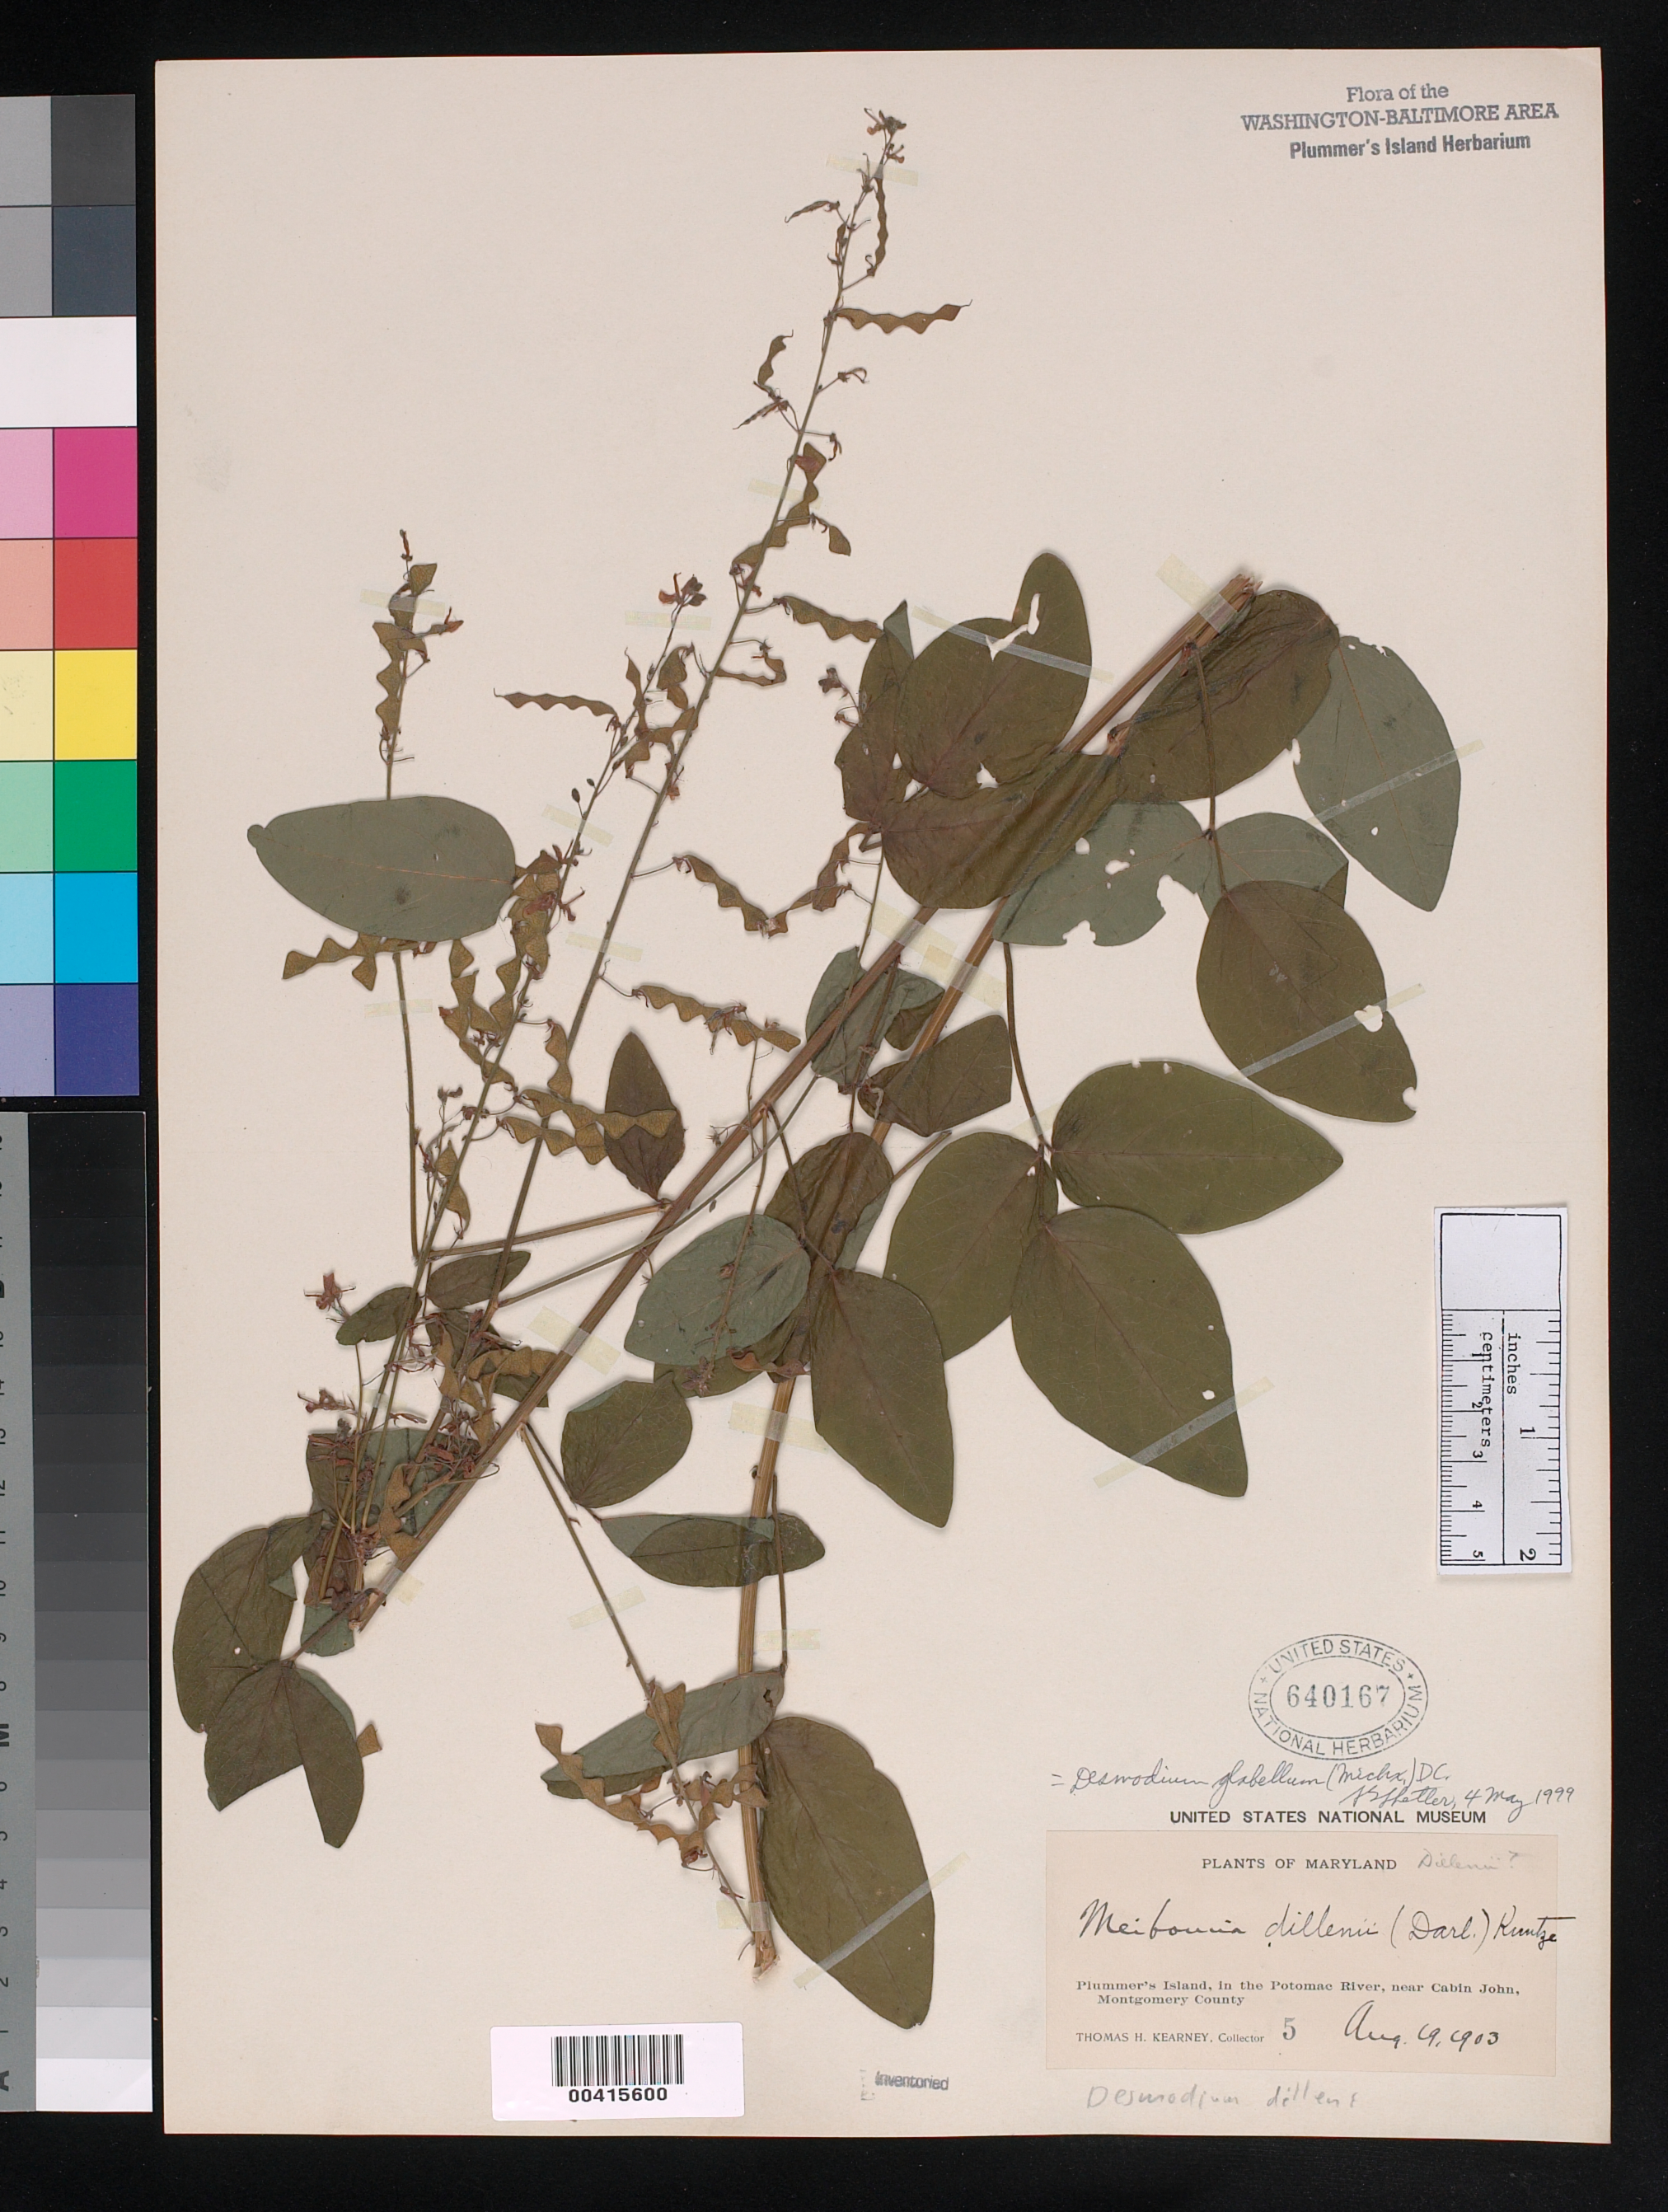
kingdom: Plantae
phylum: Tracheophyta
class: Magnoliopsida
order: Fabales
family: Fabaceae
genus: Desmodium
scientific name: Desmodium perplexum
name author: B.G. Schub.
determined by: Strong, Mark T., (BOT), Smithsonian Institution - National Museum of Natural History (UNITED STATES)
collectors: T. H. Kearney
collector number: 5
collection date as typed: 19 Aug 1903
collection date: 1903-08-19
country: United States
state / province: Maryland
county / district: Montgomery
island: Plummers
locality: Plummer's Island Plummers Island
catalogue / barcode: US 640167